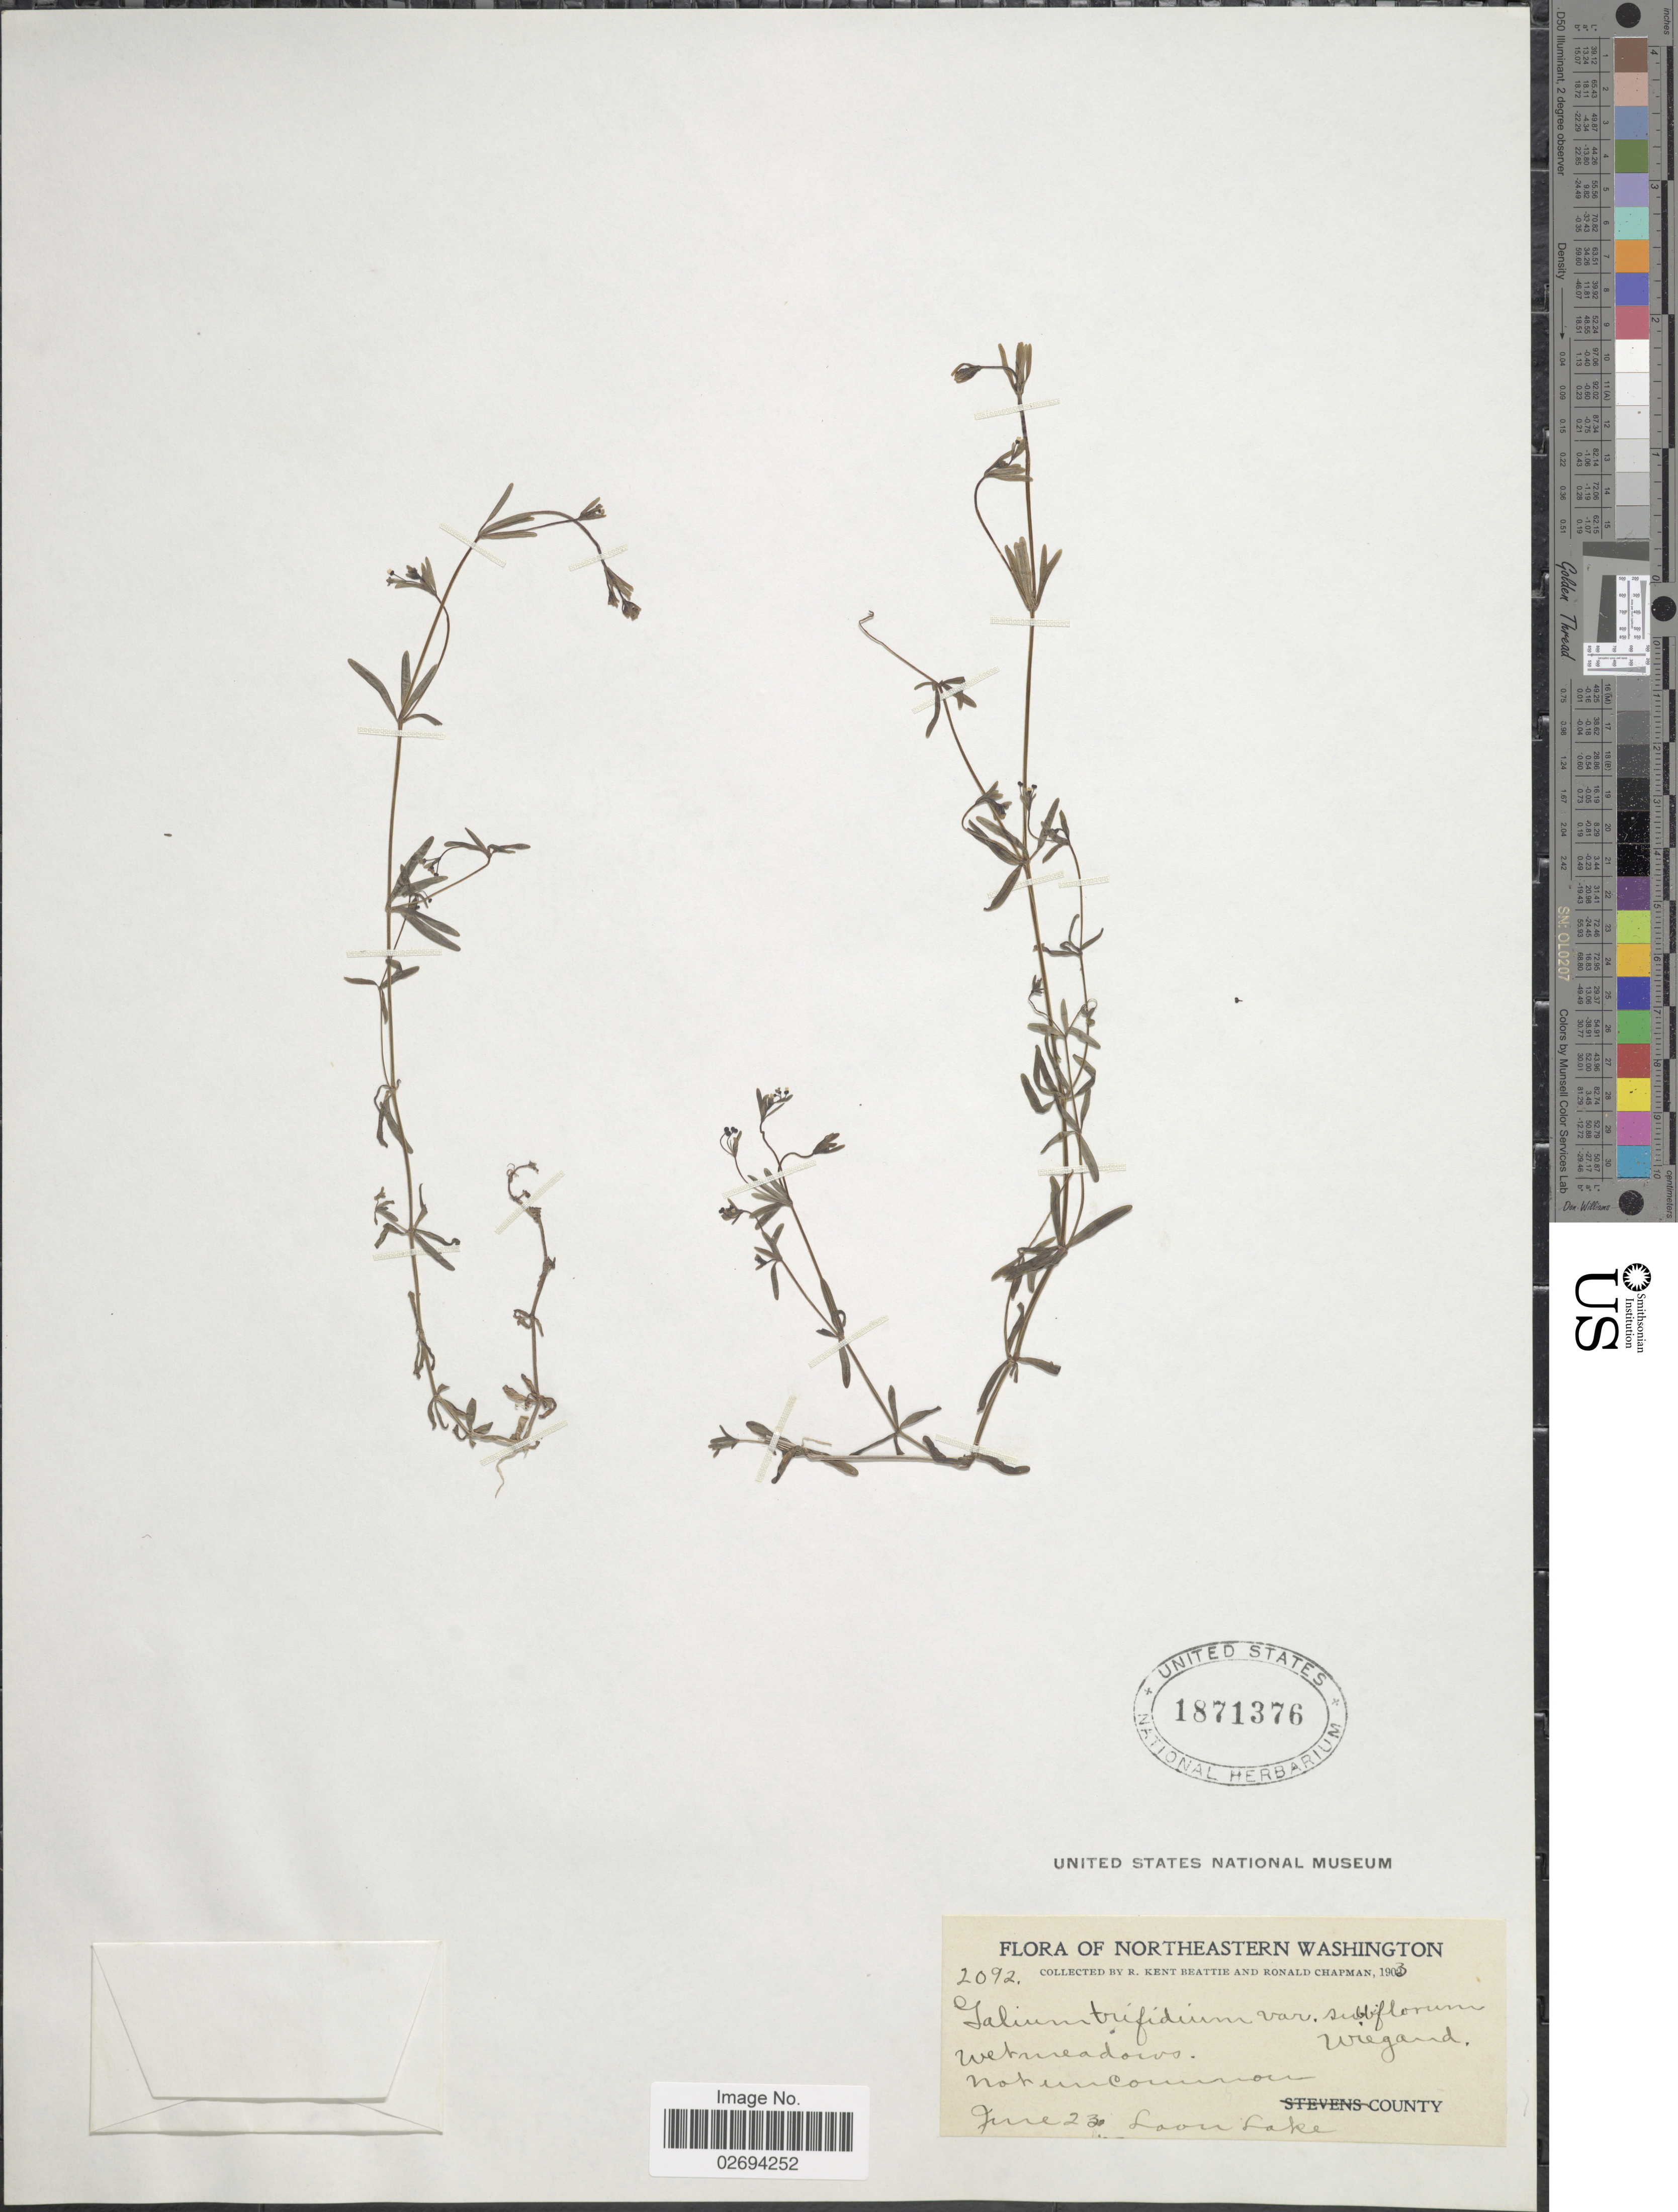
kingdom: Plantae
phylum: Tracheophyta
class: Magnoliopsida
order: Gentianales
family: Rubiaceae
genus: Galium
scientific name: Galium trifidum var. subbiflorum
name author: Wiegand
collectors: R. K. Beattie & R. Chapman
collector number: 2092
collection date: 1903-06-23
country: United States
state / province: Washington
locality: Northeastern Washington. Loon Lake.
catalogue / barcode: US 1871376